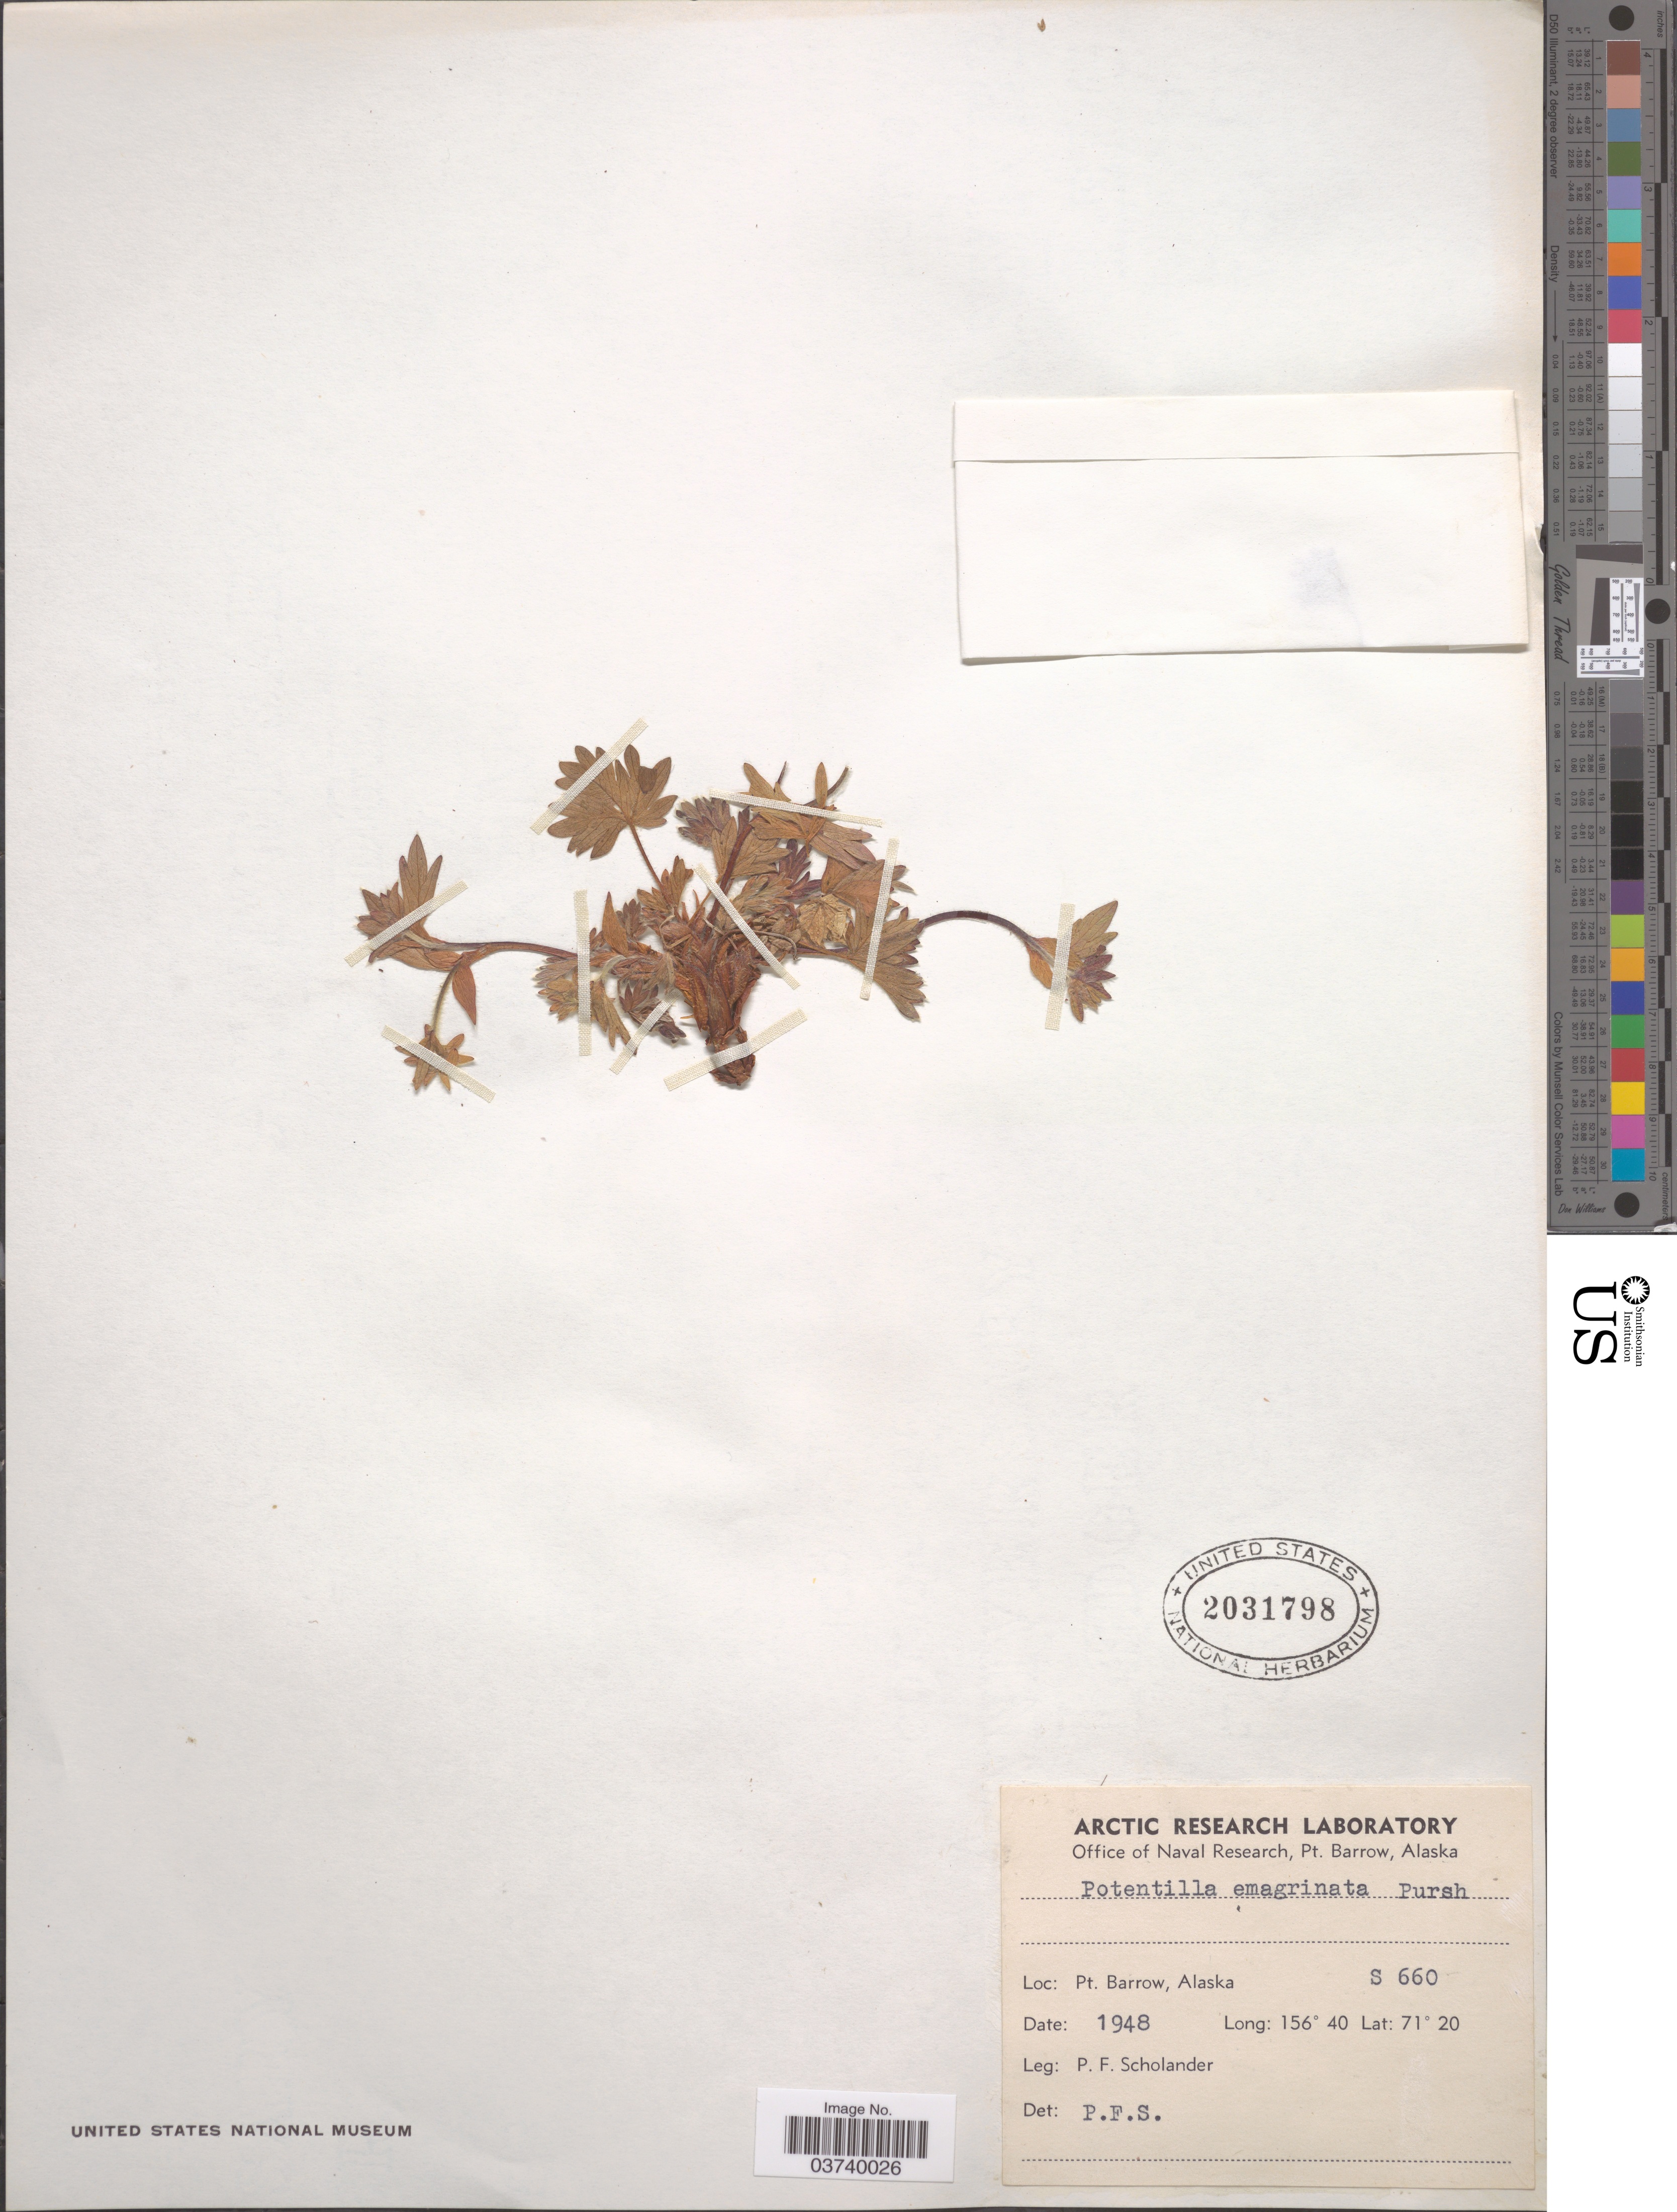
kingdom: Plantae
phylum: Tracheophyta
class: Magnoliopsida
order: Rosales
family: Rosaceae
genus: Potentilla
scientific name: Potentilla hyparctica subsp. hyparctica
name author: Malte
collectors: P. Scholander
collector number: S660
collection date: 1948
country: United States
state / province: Alaska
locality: Pt. Barrow.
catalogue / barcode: US 2031798